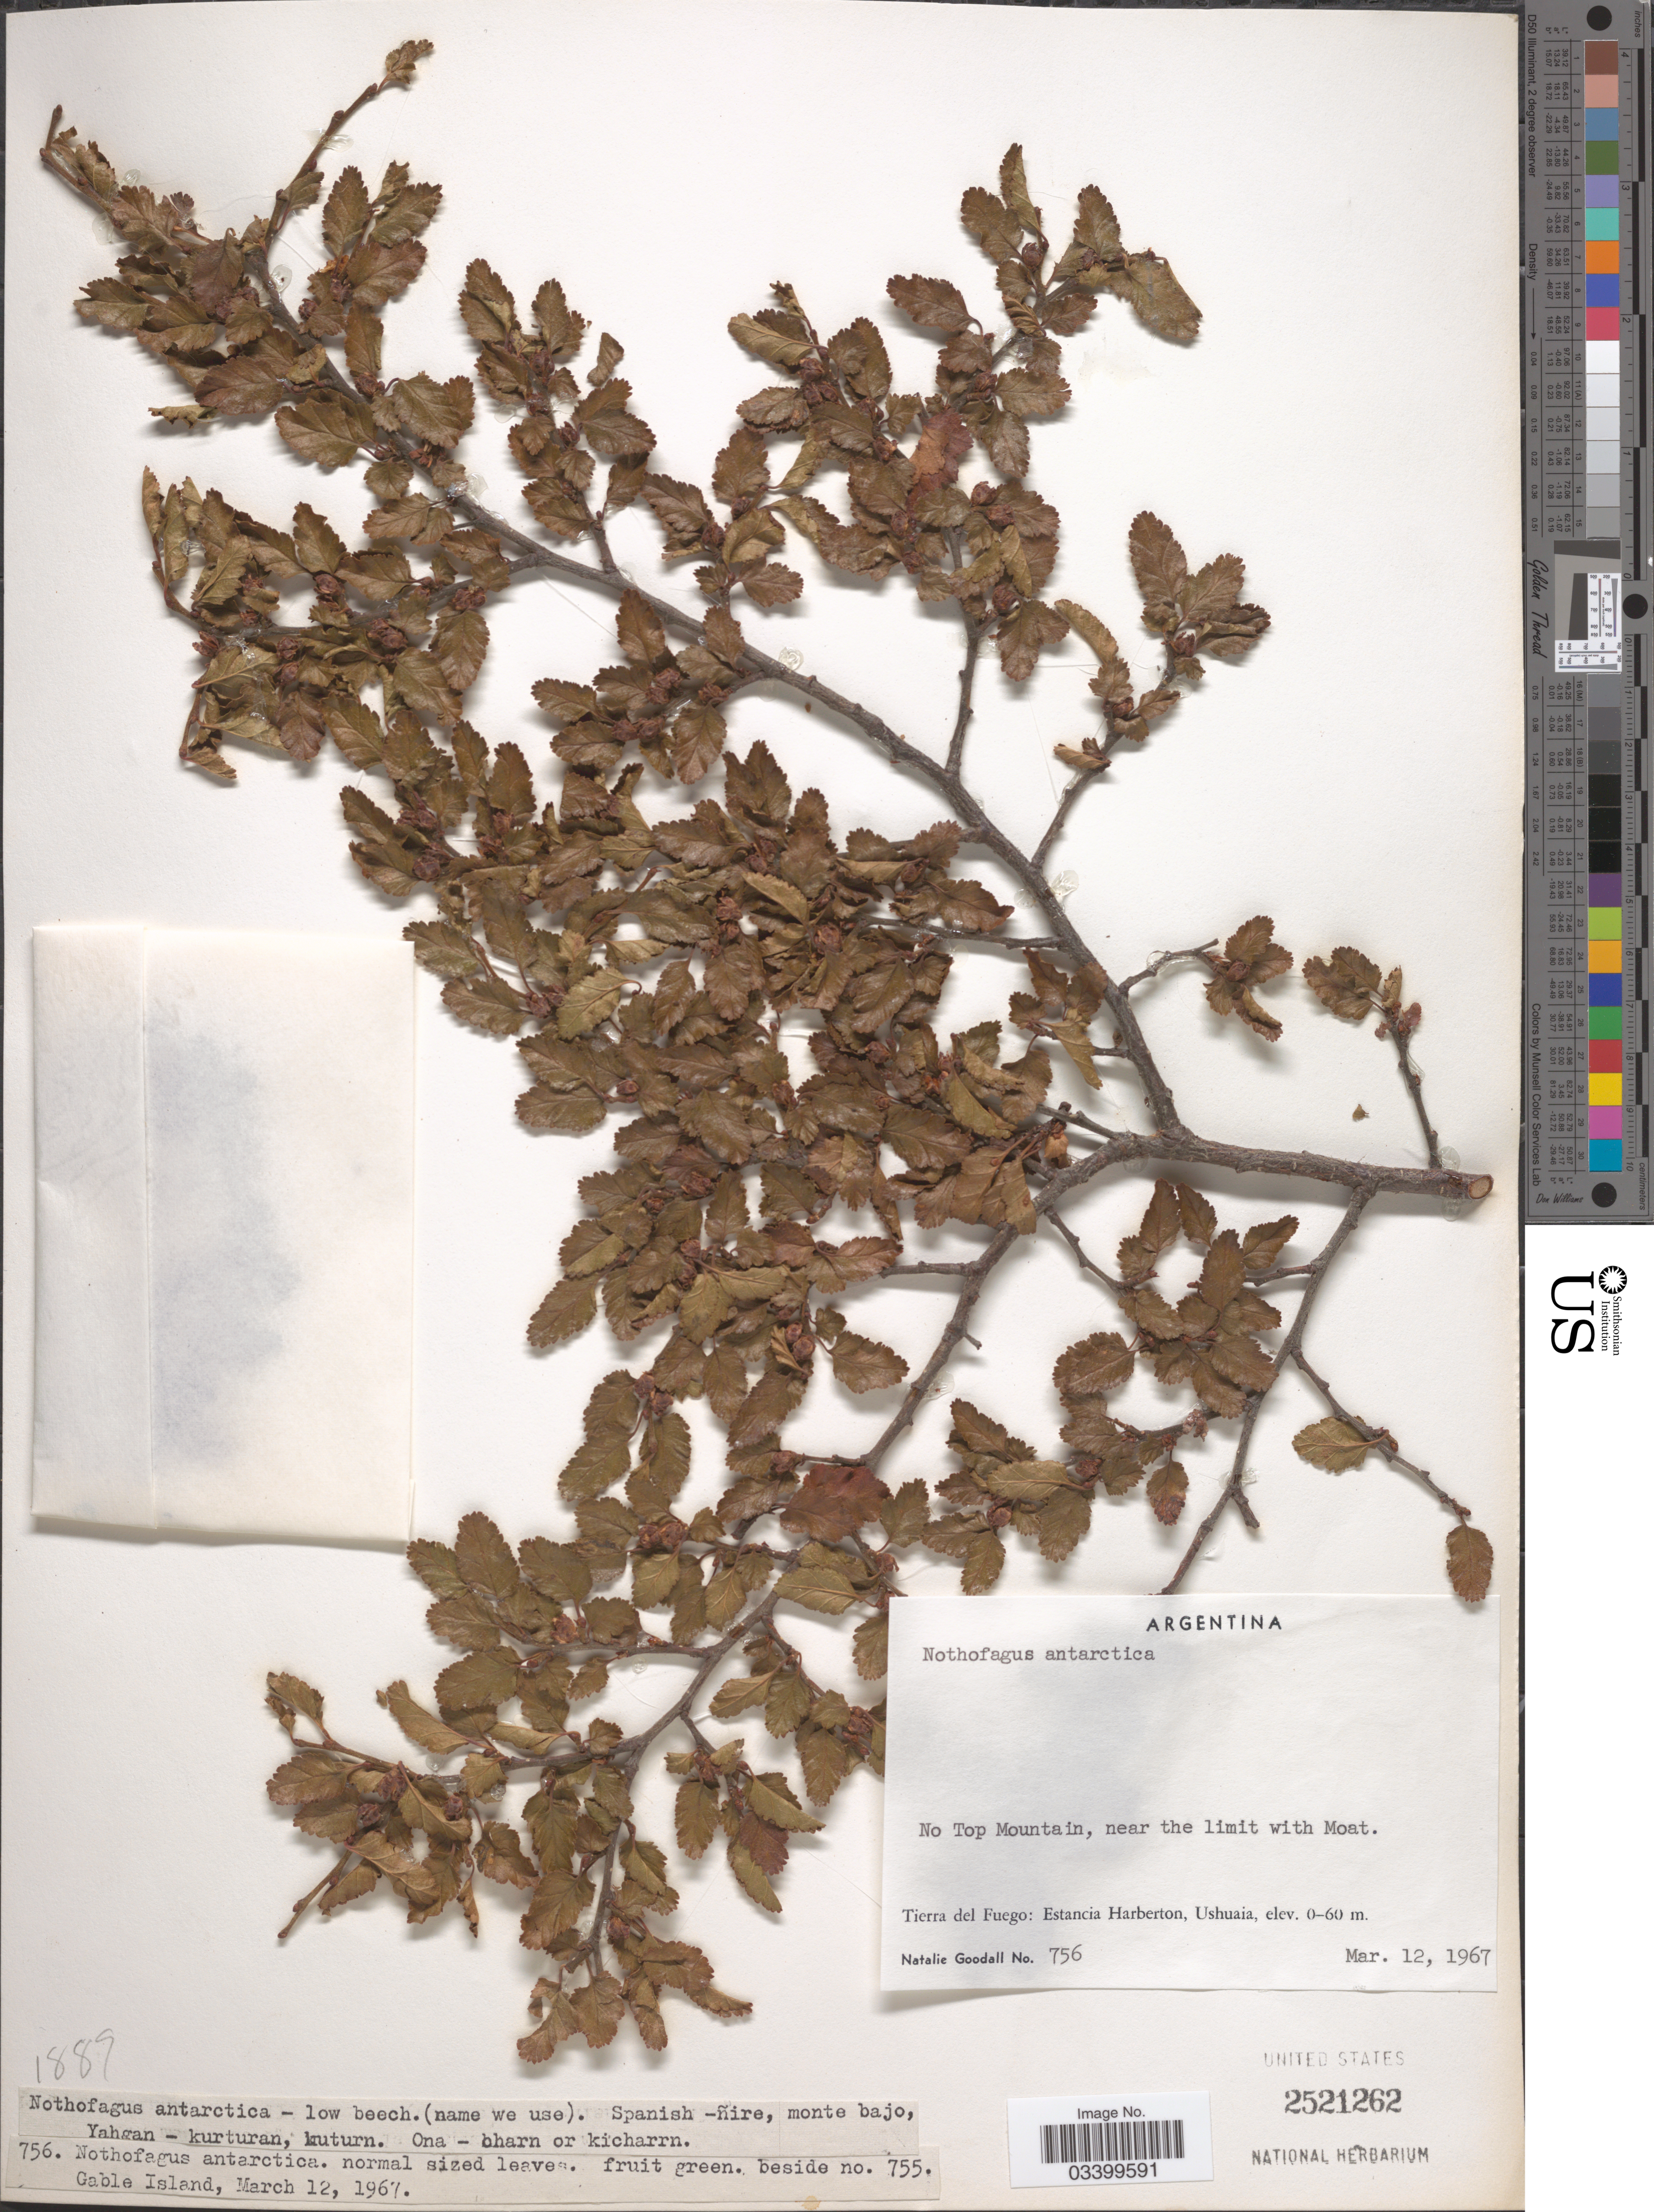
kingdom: Plantae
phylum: Tracheophyta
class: Magnoliopsida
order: Fagales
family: Nothofagaceae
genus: Nothofagus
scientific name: Nothofagus antarctica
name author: (G. Forst.) Oerst.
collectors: N. Goodall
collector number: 756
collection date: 1967-03-12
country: Argentina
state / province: Tierra del Fuego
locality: No Top Mountain, near the limit with Moat. Estancia Harberton, Ushuaia. Cable Island.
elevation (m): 0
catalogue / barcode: US 2521262